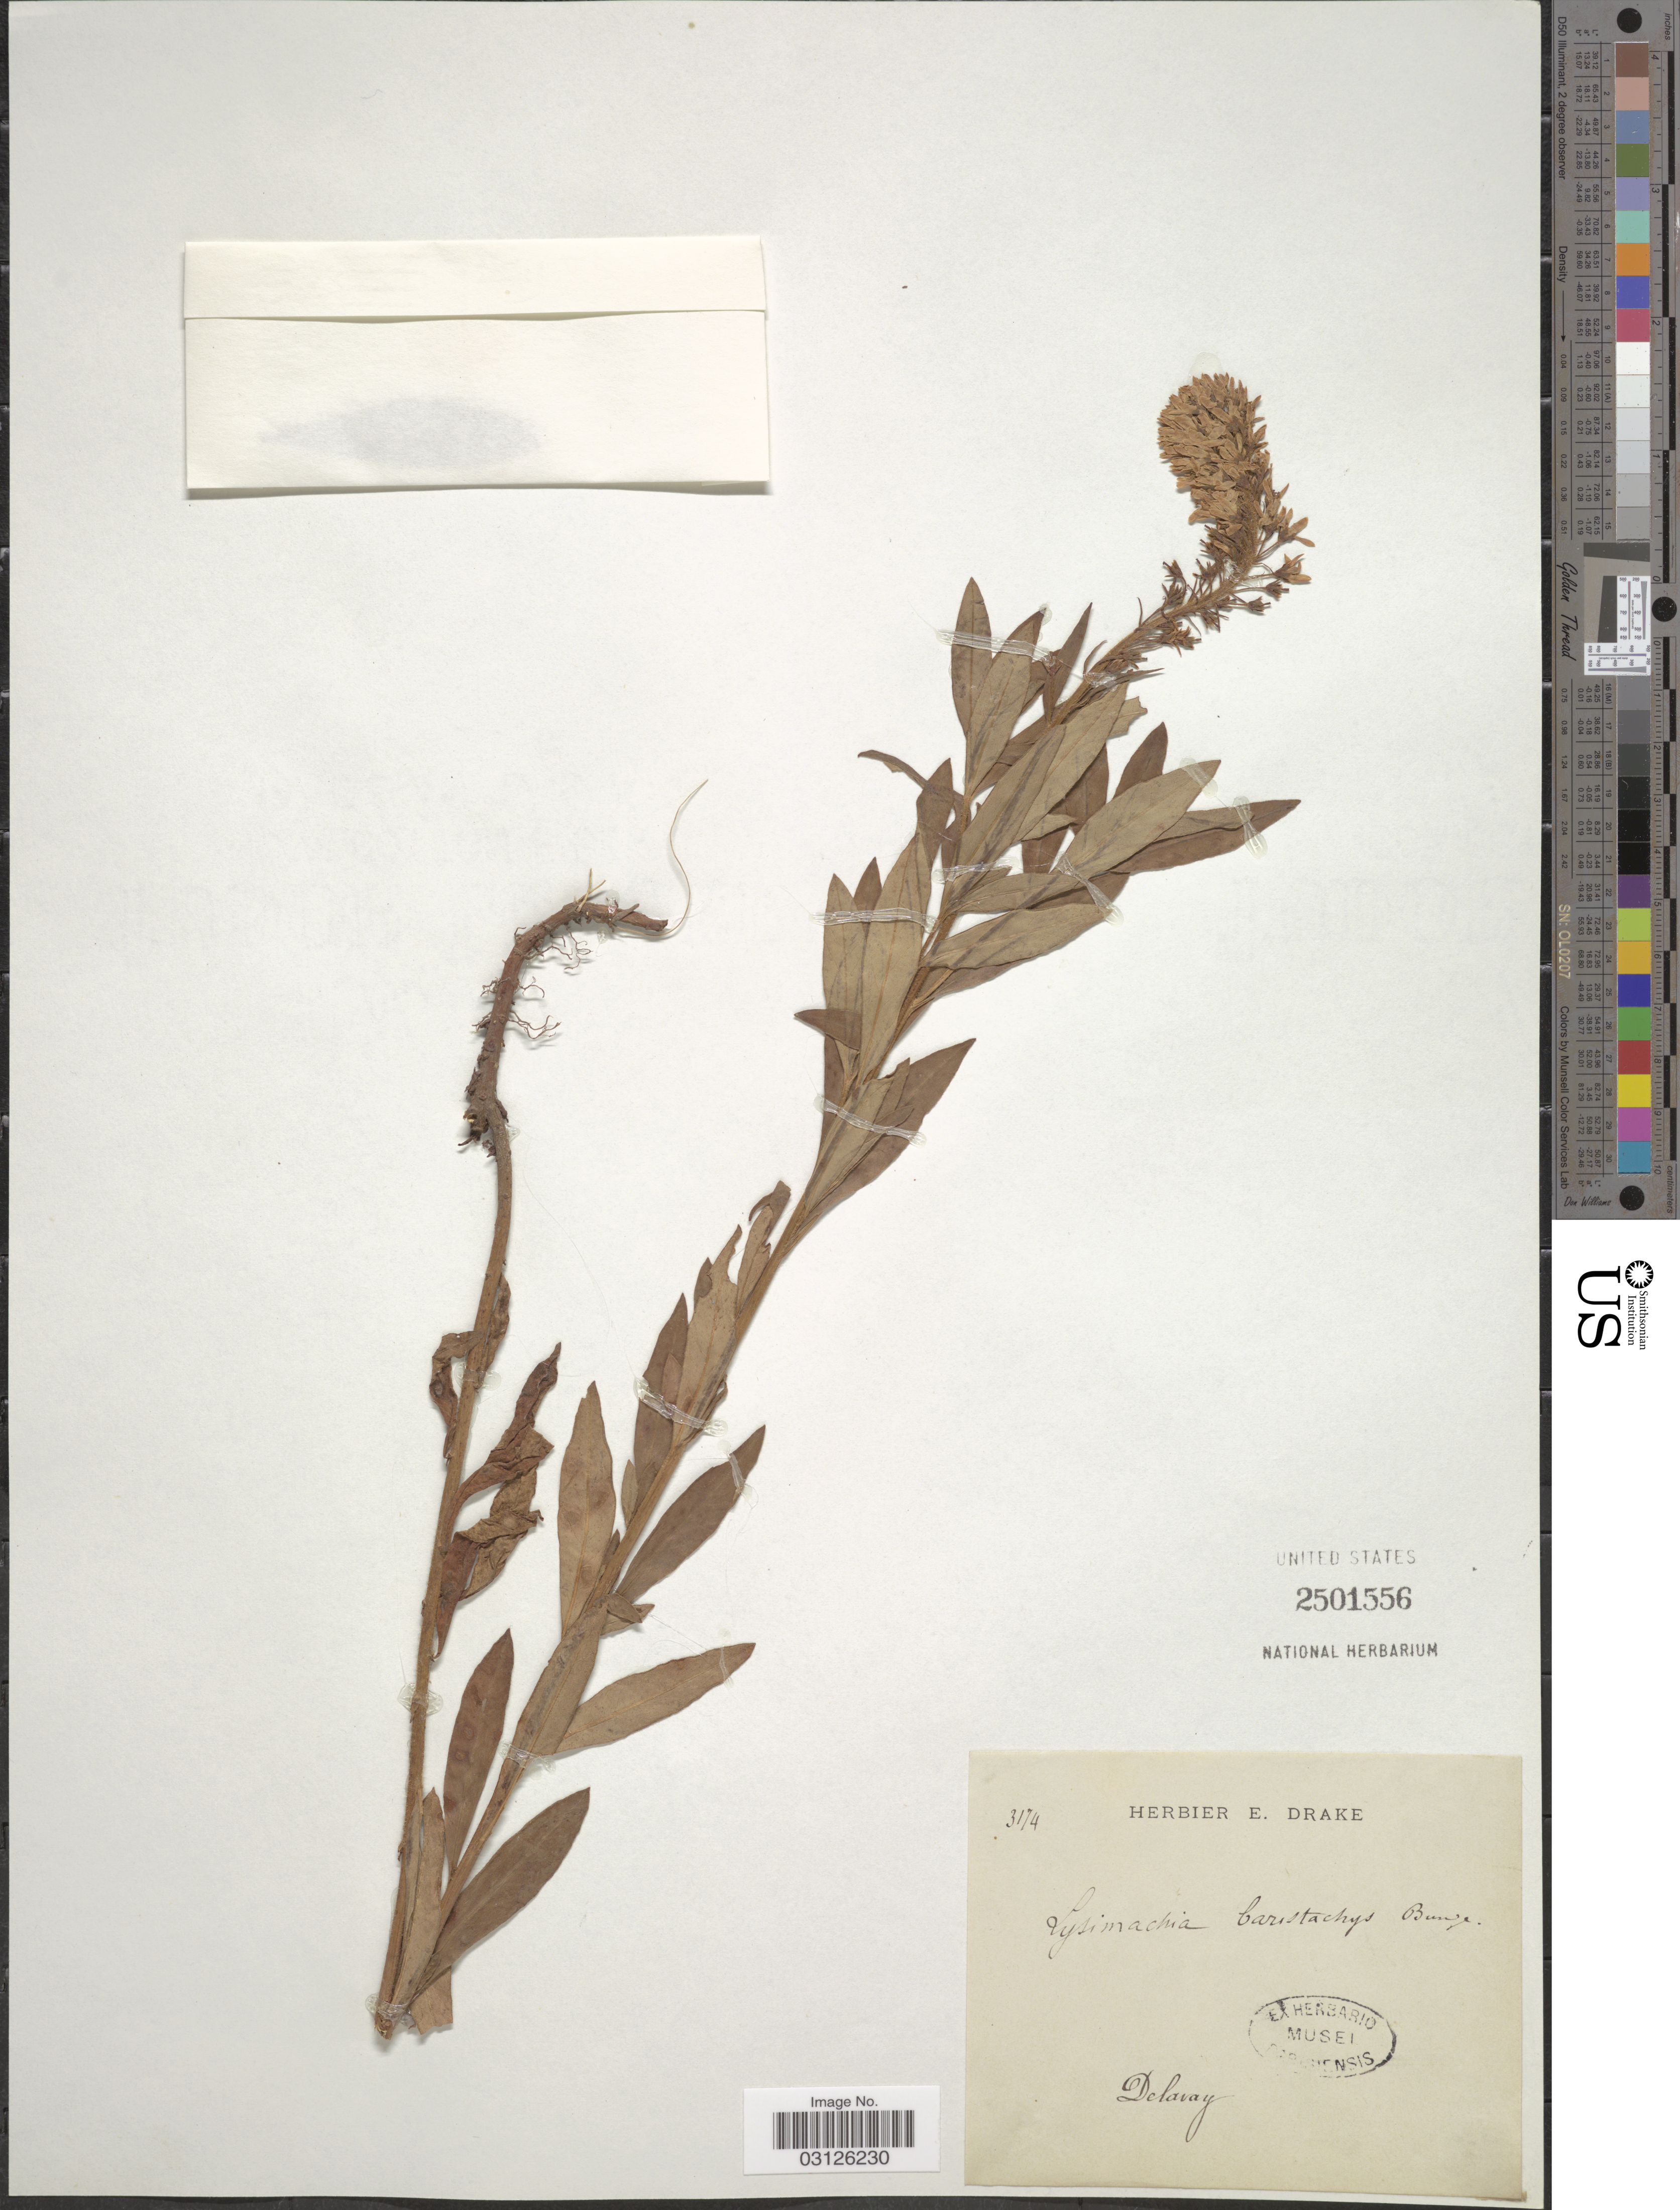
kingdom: Plantae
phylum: Tracheophyta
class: Magnoliopsida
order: Ericales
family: Primulaceae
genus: Lysimachia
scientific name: Lysimachia barystachys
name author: Bunge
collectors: Delavay, --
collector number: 3174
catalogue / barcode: US 2501556